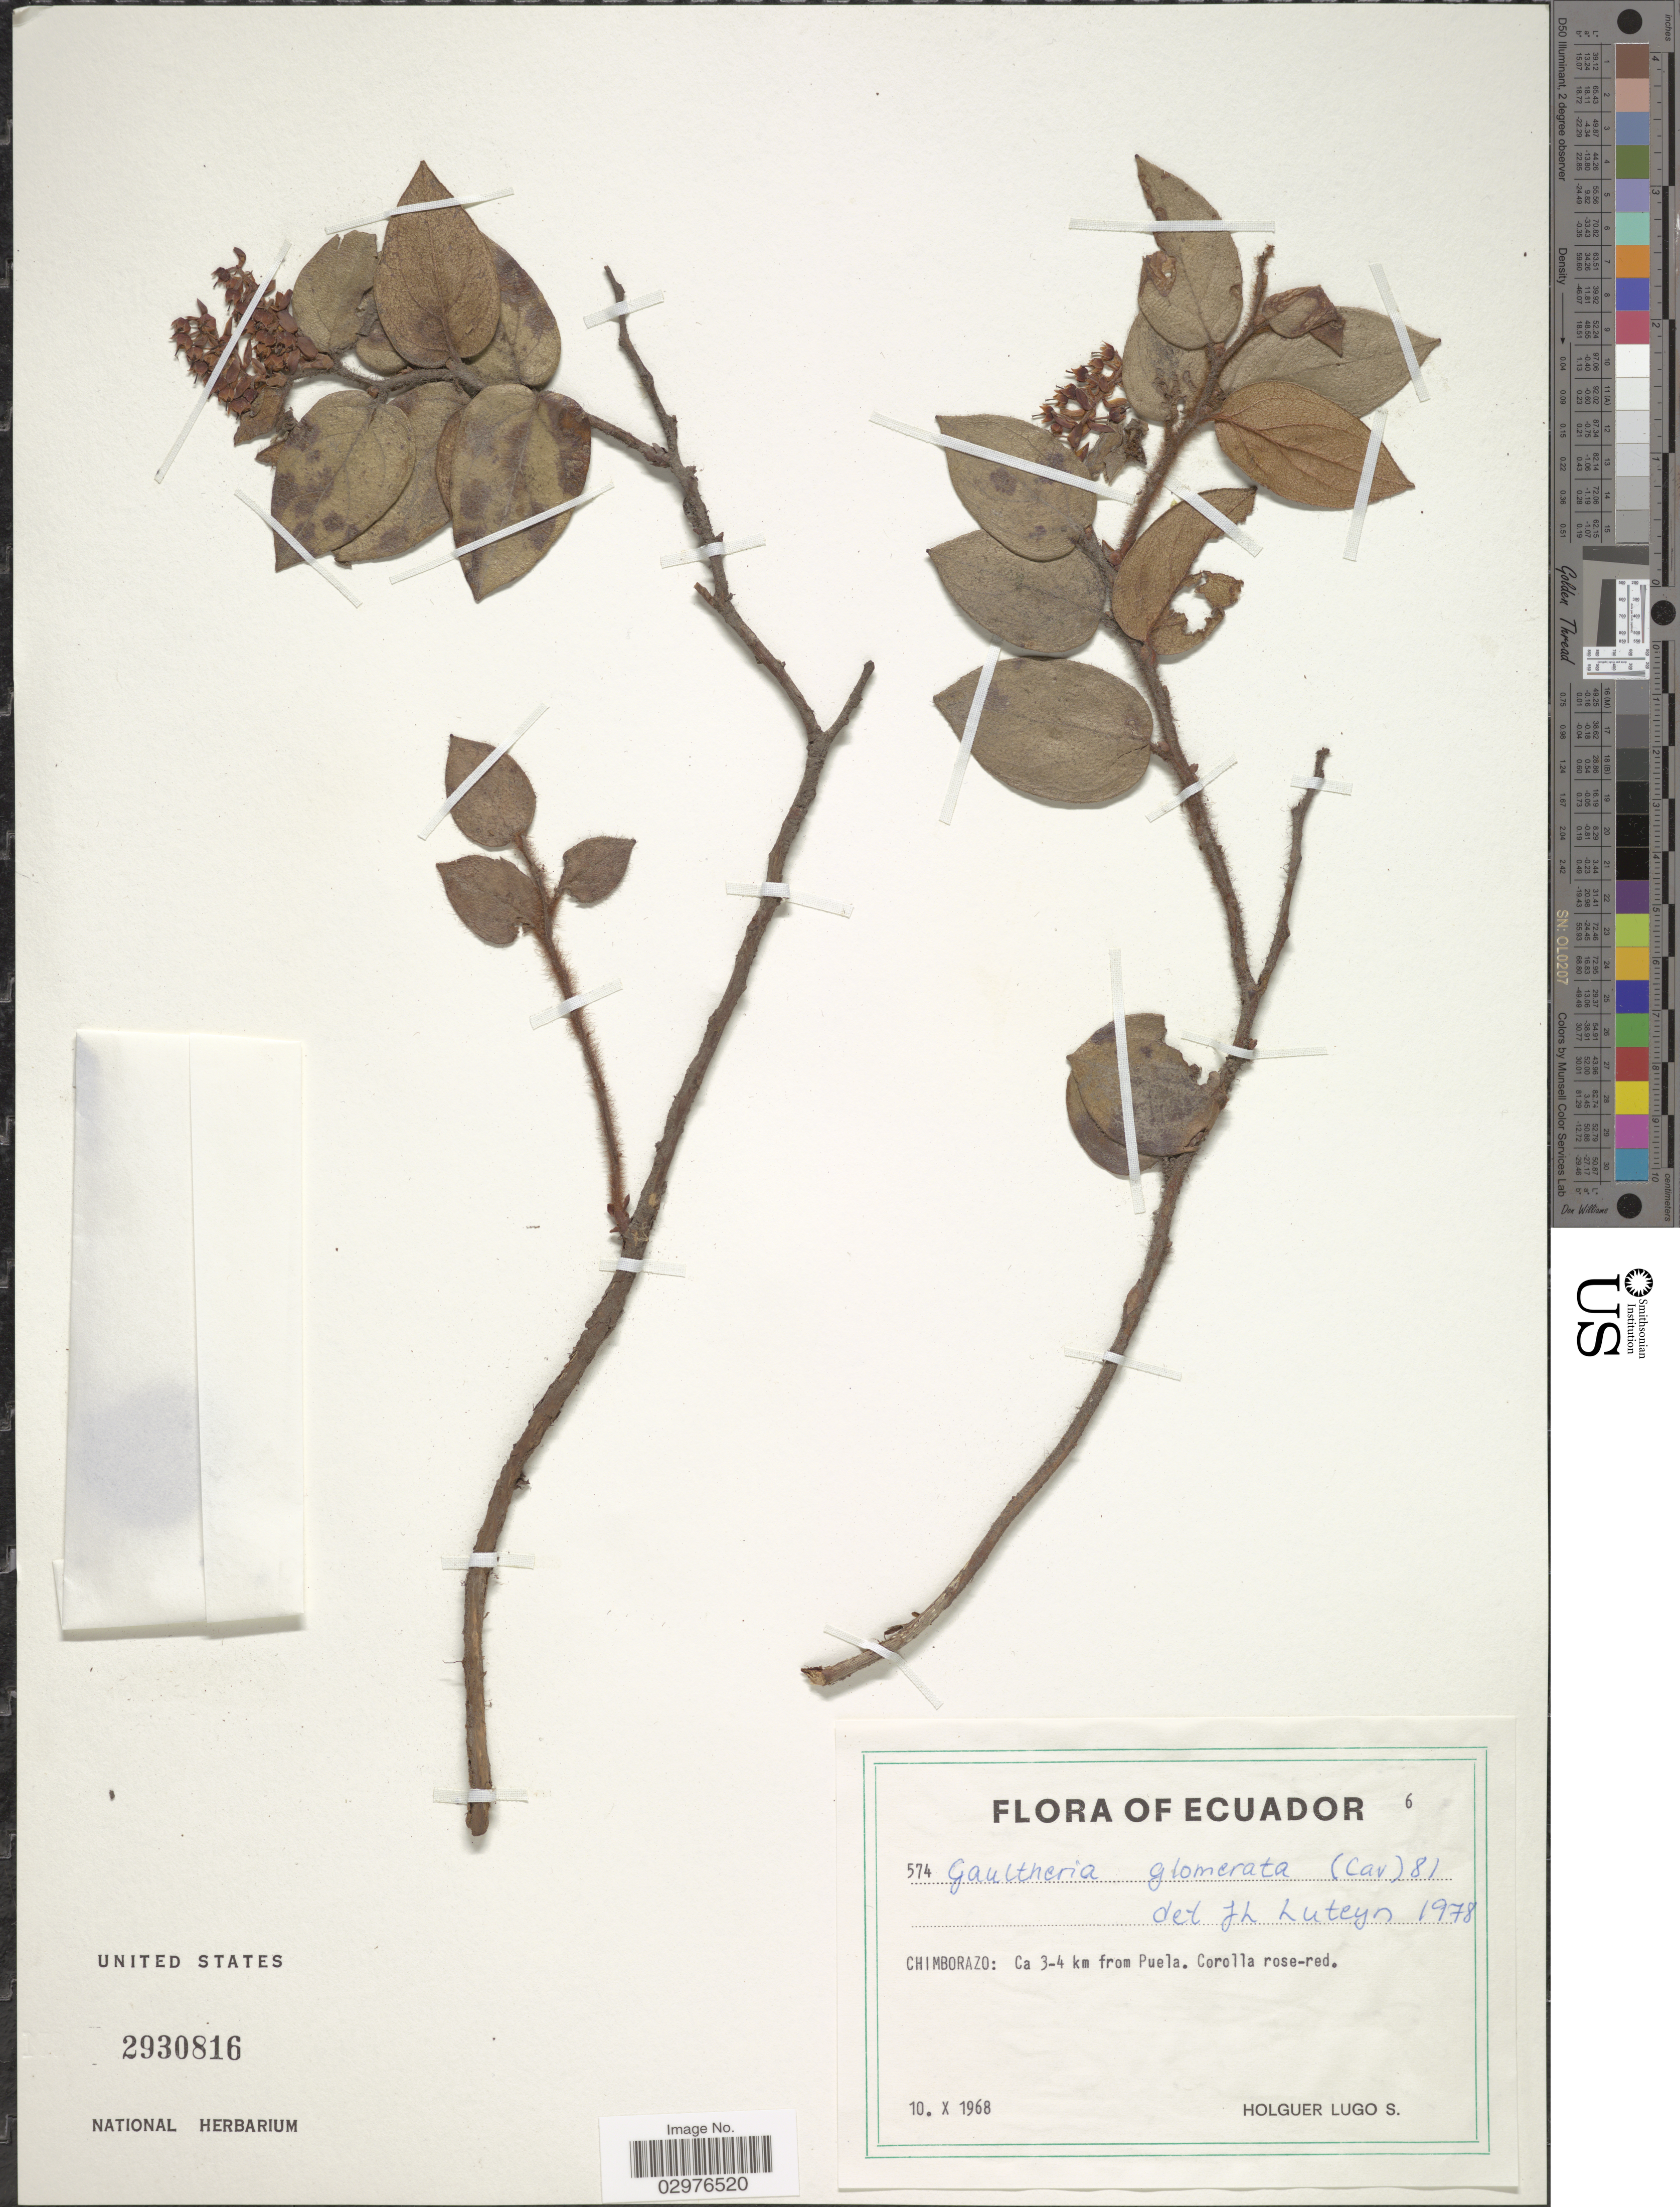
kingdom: Plantae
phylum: Tracheophyta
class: Magnoliopsida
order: Ericales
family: Ericaceae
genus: Gaultheria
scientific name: Gaultheria glomerata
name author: (Cav.) Sleumer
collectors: H. Lugo S.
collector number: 574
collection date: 1968-10-10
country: Ecuador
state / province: Chimborazo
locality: Ca 3-4 km from Puela.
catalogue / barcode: US 2930816